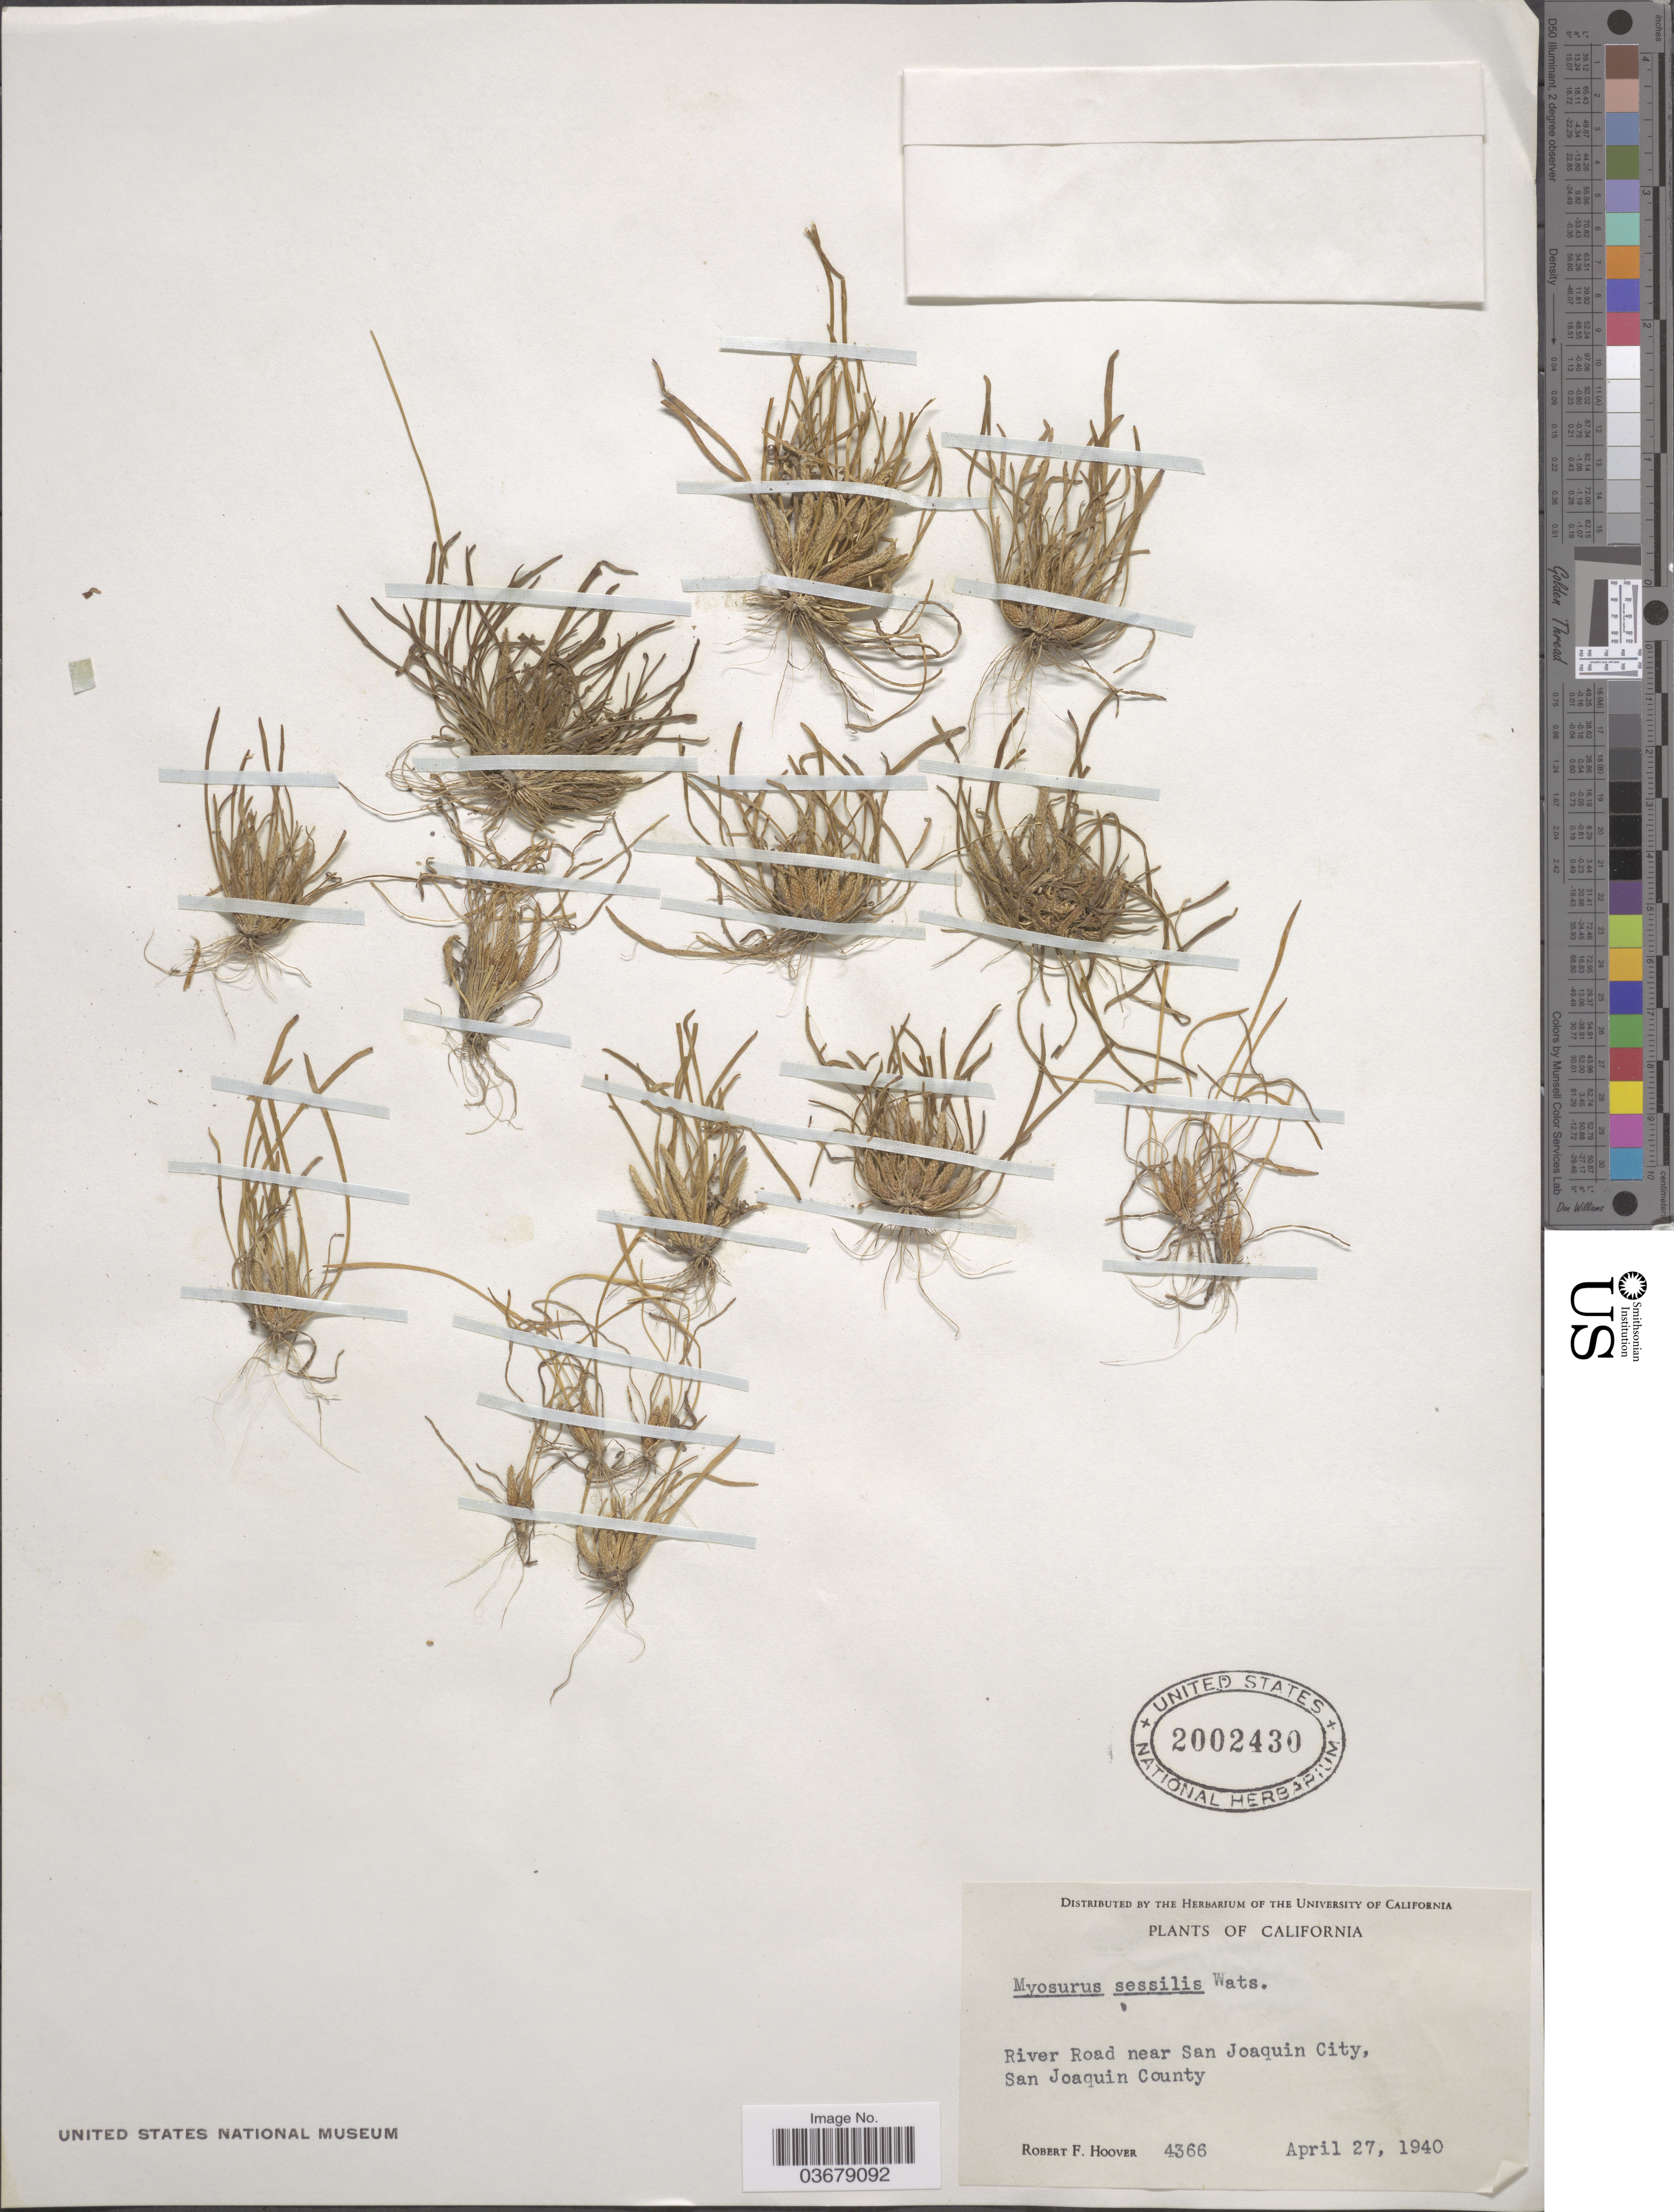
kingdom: Plantae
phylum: Tracheophyta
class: Magnoliopsida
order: Ranunculales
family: Ranunculaceae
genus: Myosurus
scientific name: Myosurus sessilis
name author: S. Watson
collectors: R. F. Hoover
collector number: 4366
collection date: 1940-04-27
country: United States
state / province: California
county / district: San Joaquin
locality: River Road near San Joaquin City, San Joaquin County.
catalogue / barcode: US 2002430